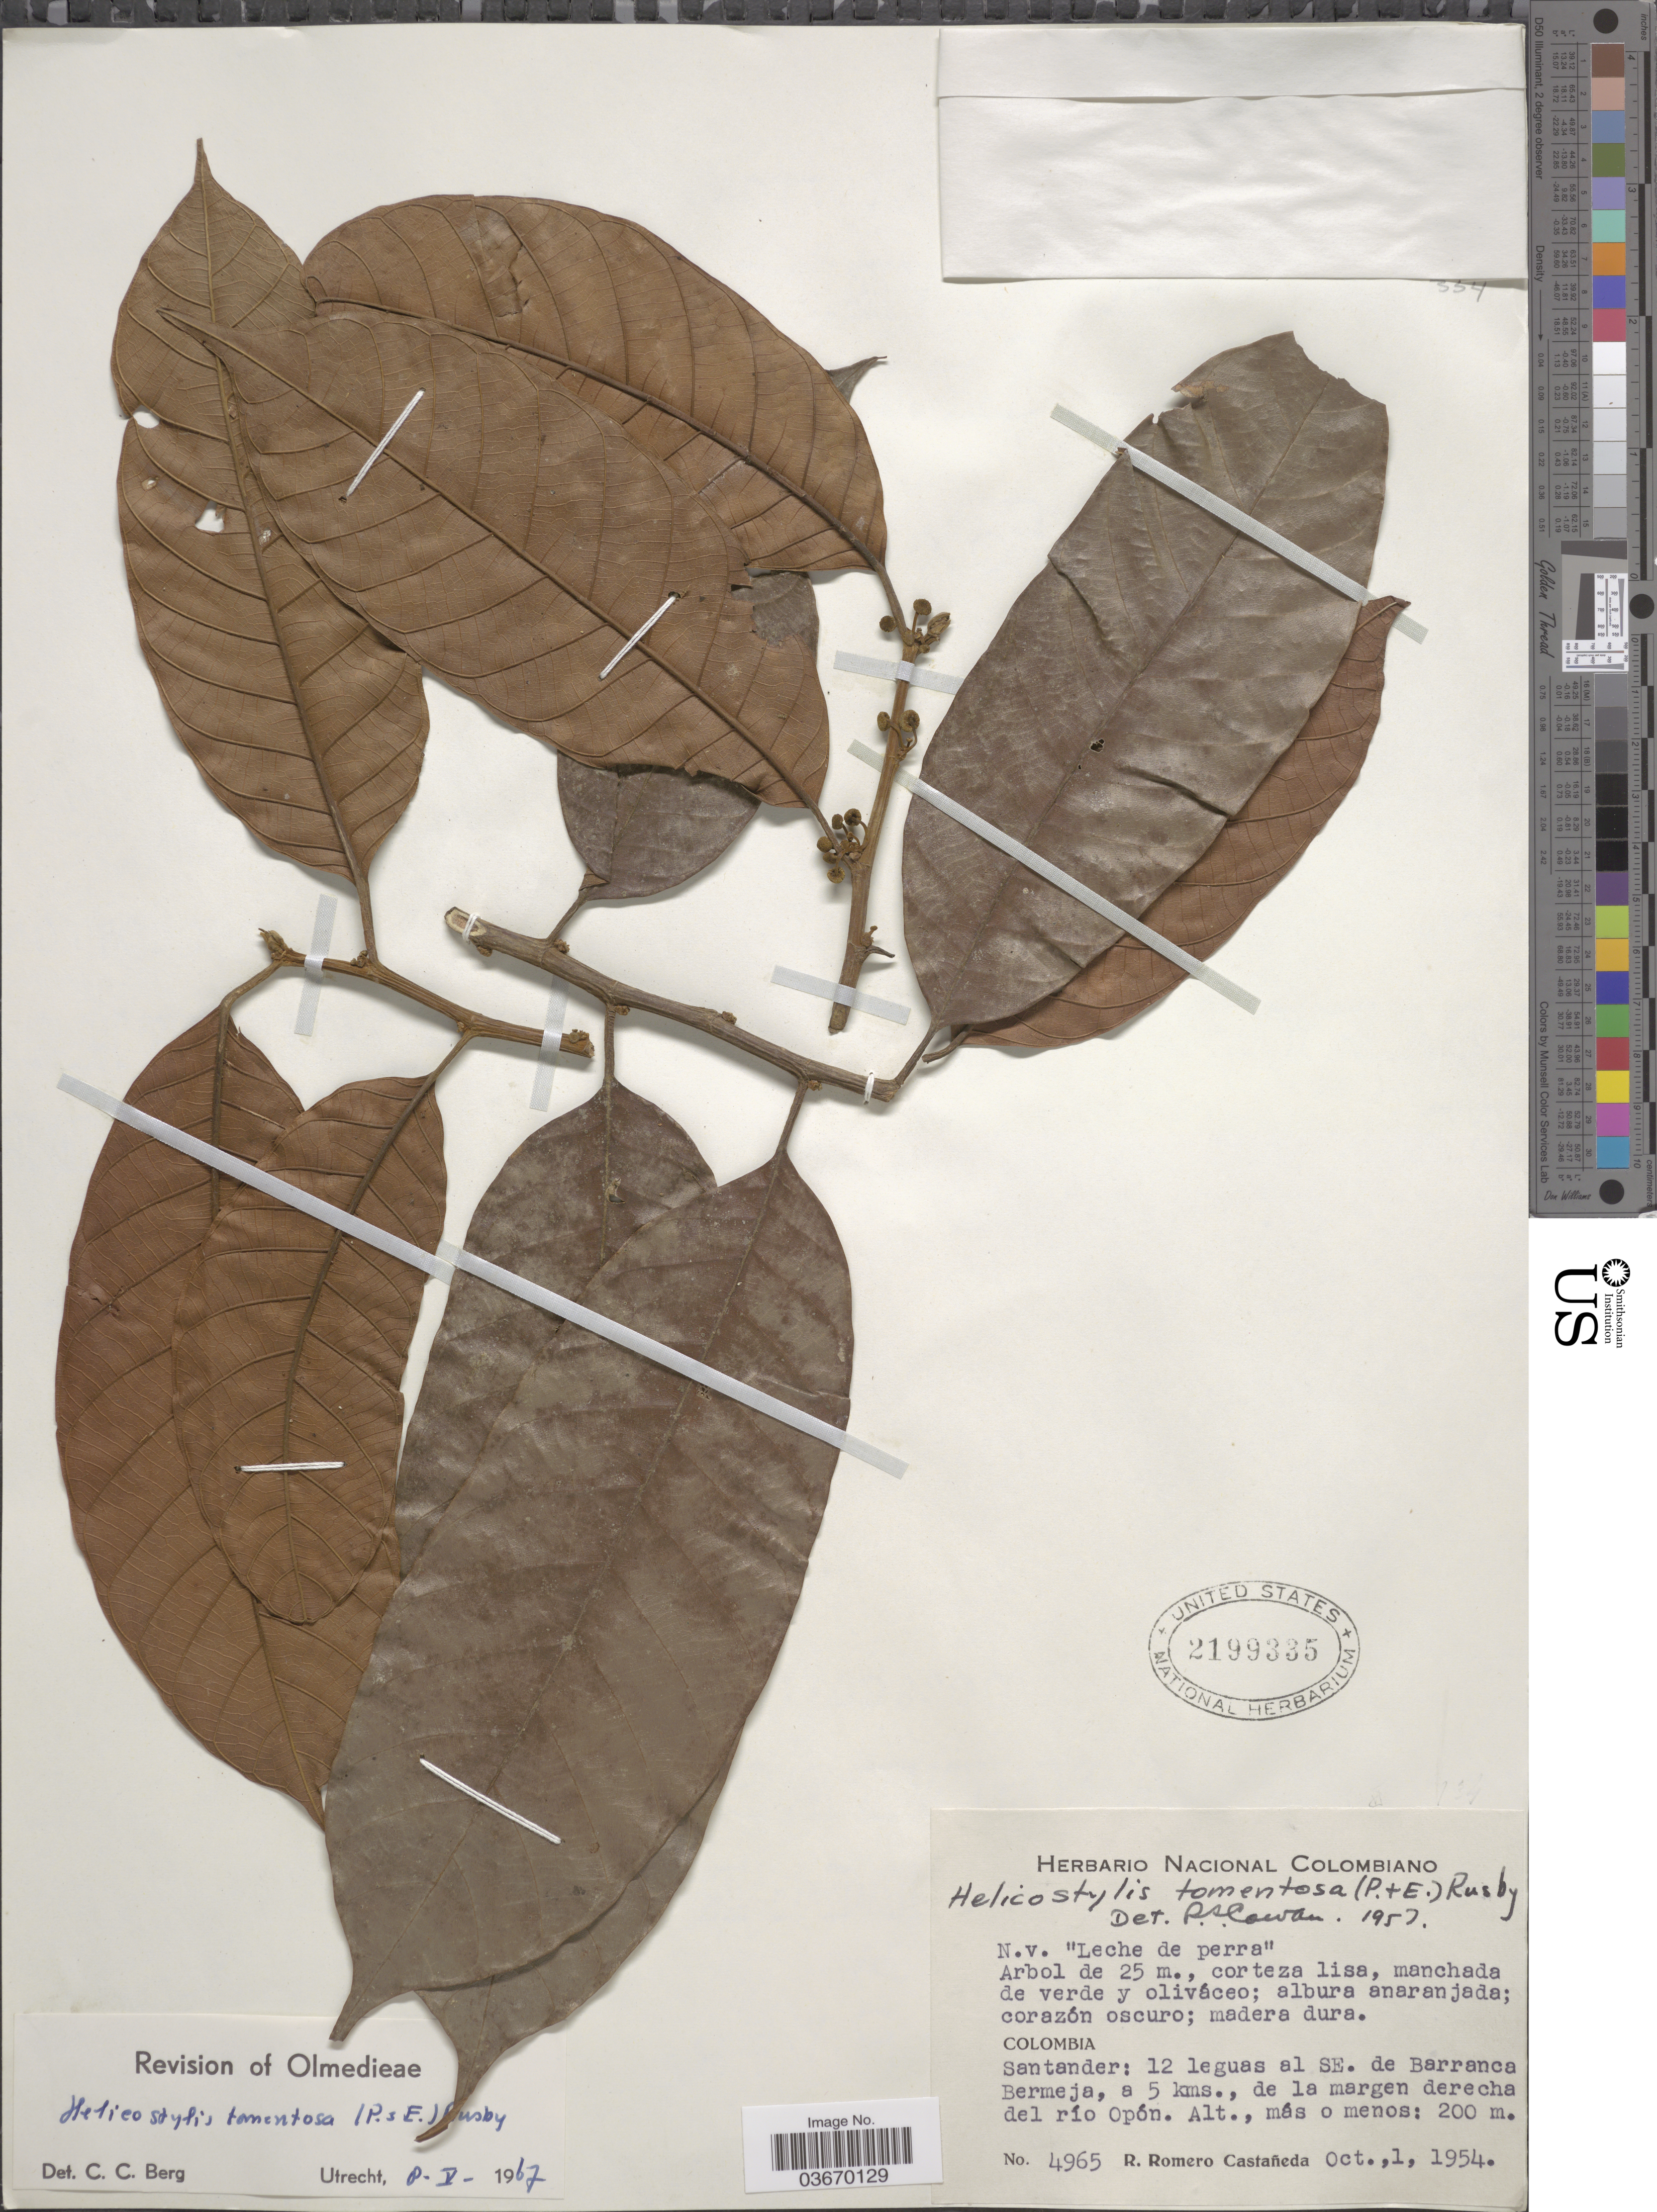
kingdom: Plantae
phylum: Tracheophyta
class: Magnoliopsida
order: Rosales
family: Moraceae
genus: Helicostylis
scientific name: Helicostylis tomentosa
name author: (Poepp. & Endl.) Rusby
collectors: R. Romero Castañeda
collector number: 4965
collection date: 1954-10-01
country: Colombia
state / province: Santander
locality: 12 leguas al SE. de Barranca Bermeja, a 5 kms., de la margen derecha del río Opón.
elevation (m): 200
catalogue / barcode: US 2199335